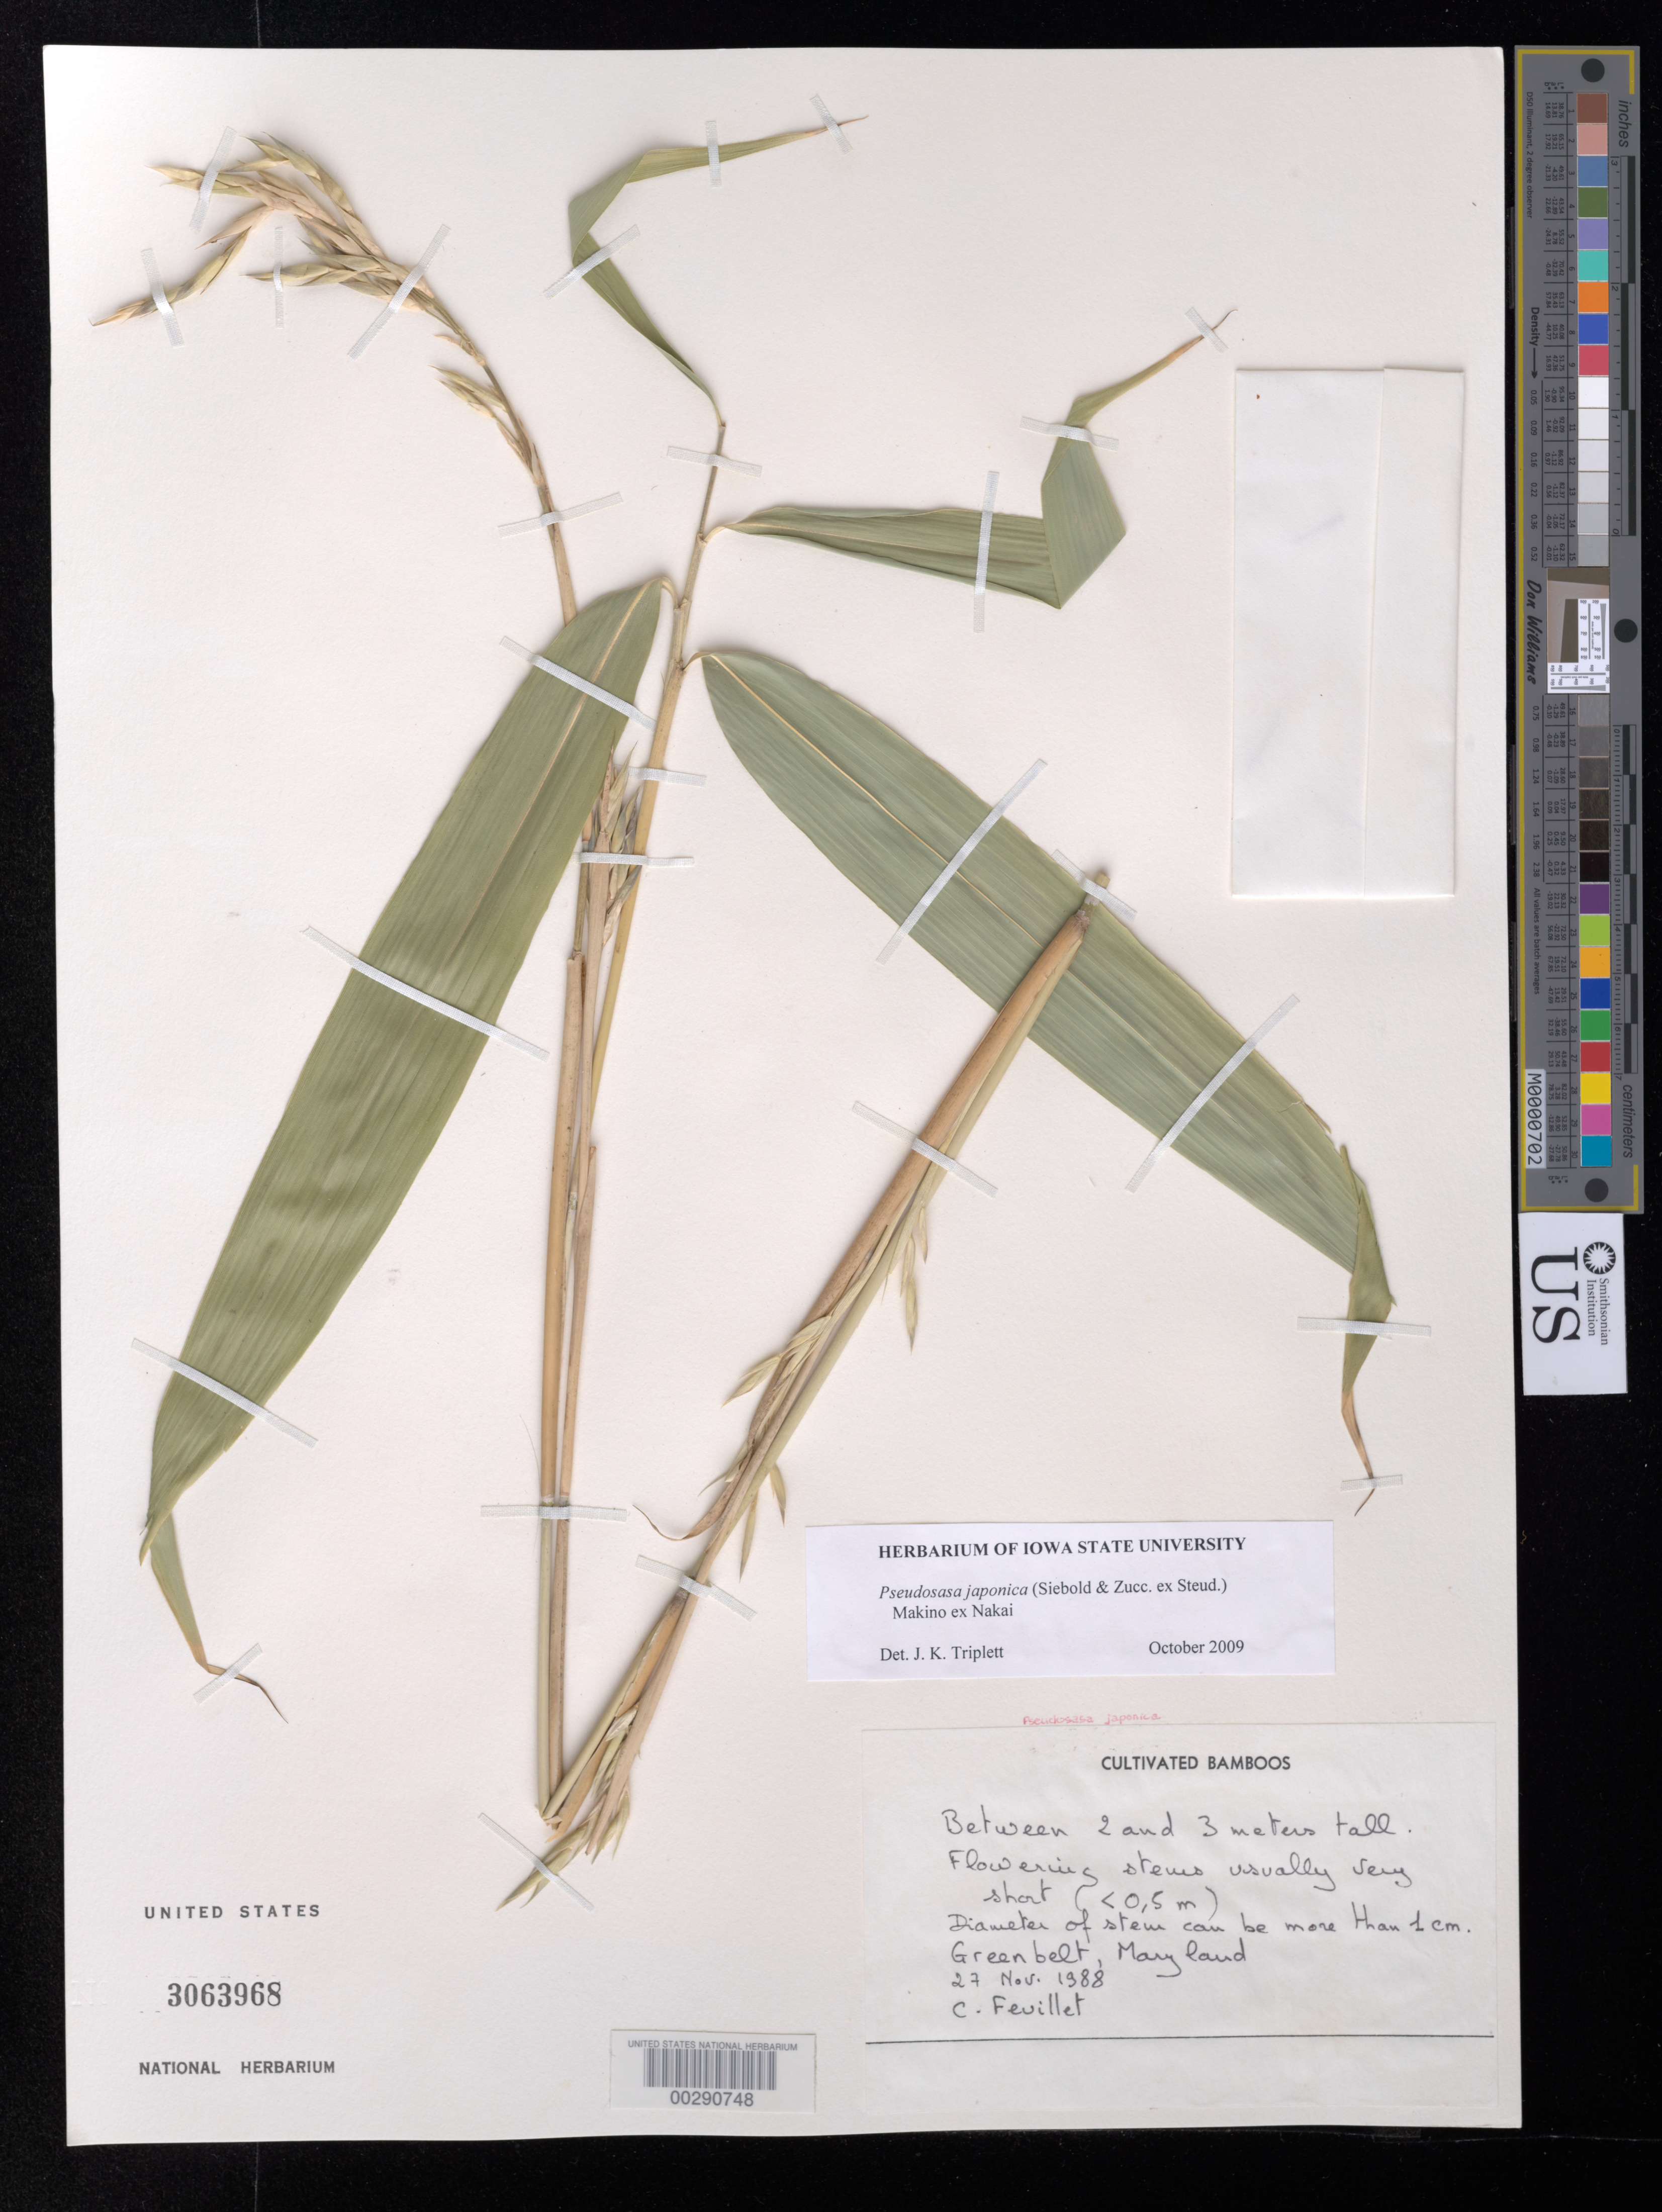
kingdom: Plantae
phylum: Tracheophyta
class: Liliopsida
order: Poales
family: Poaceae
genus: Pseudosasa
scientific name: Pseudosasa japonica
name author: (Siebold & Zucc. ex Steud.) Makino ex Nakai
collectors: C. Feuillet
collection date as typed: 27 Nov 1988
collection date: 1988-11-27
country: United States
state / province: Maryland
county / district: Prince George's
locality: Greenbelt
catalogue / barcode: US 3063968